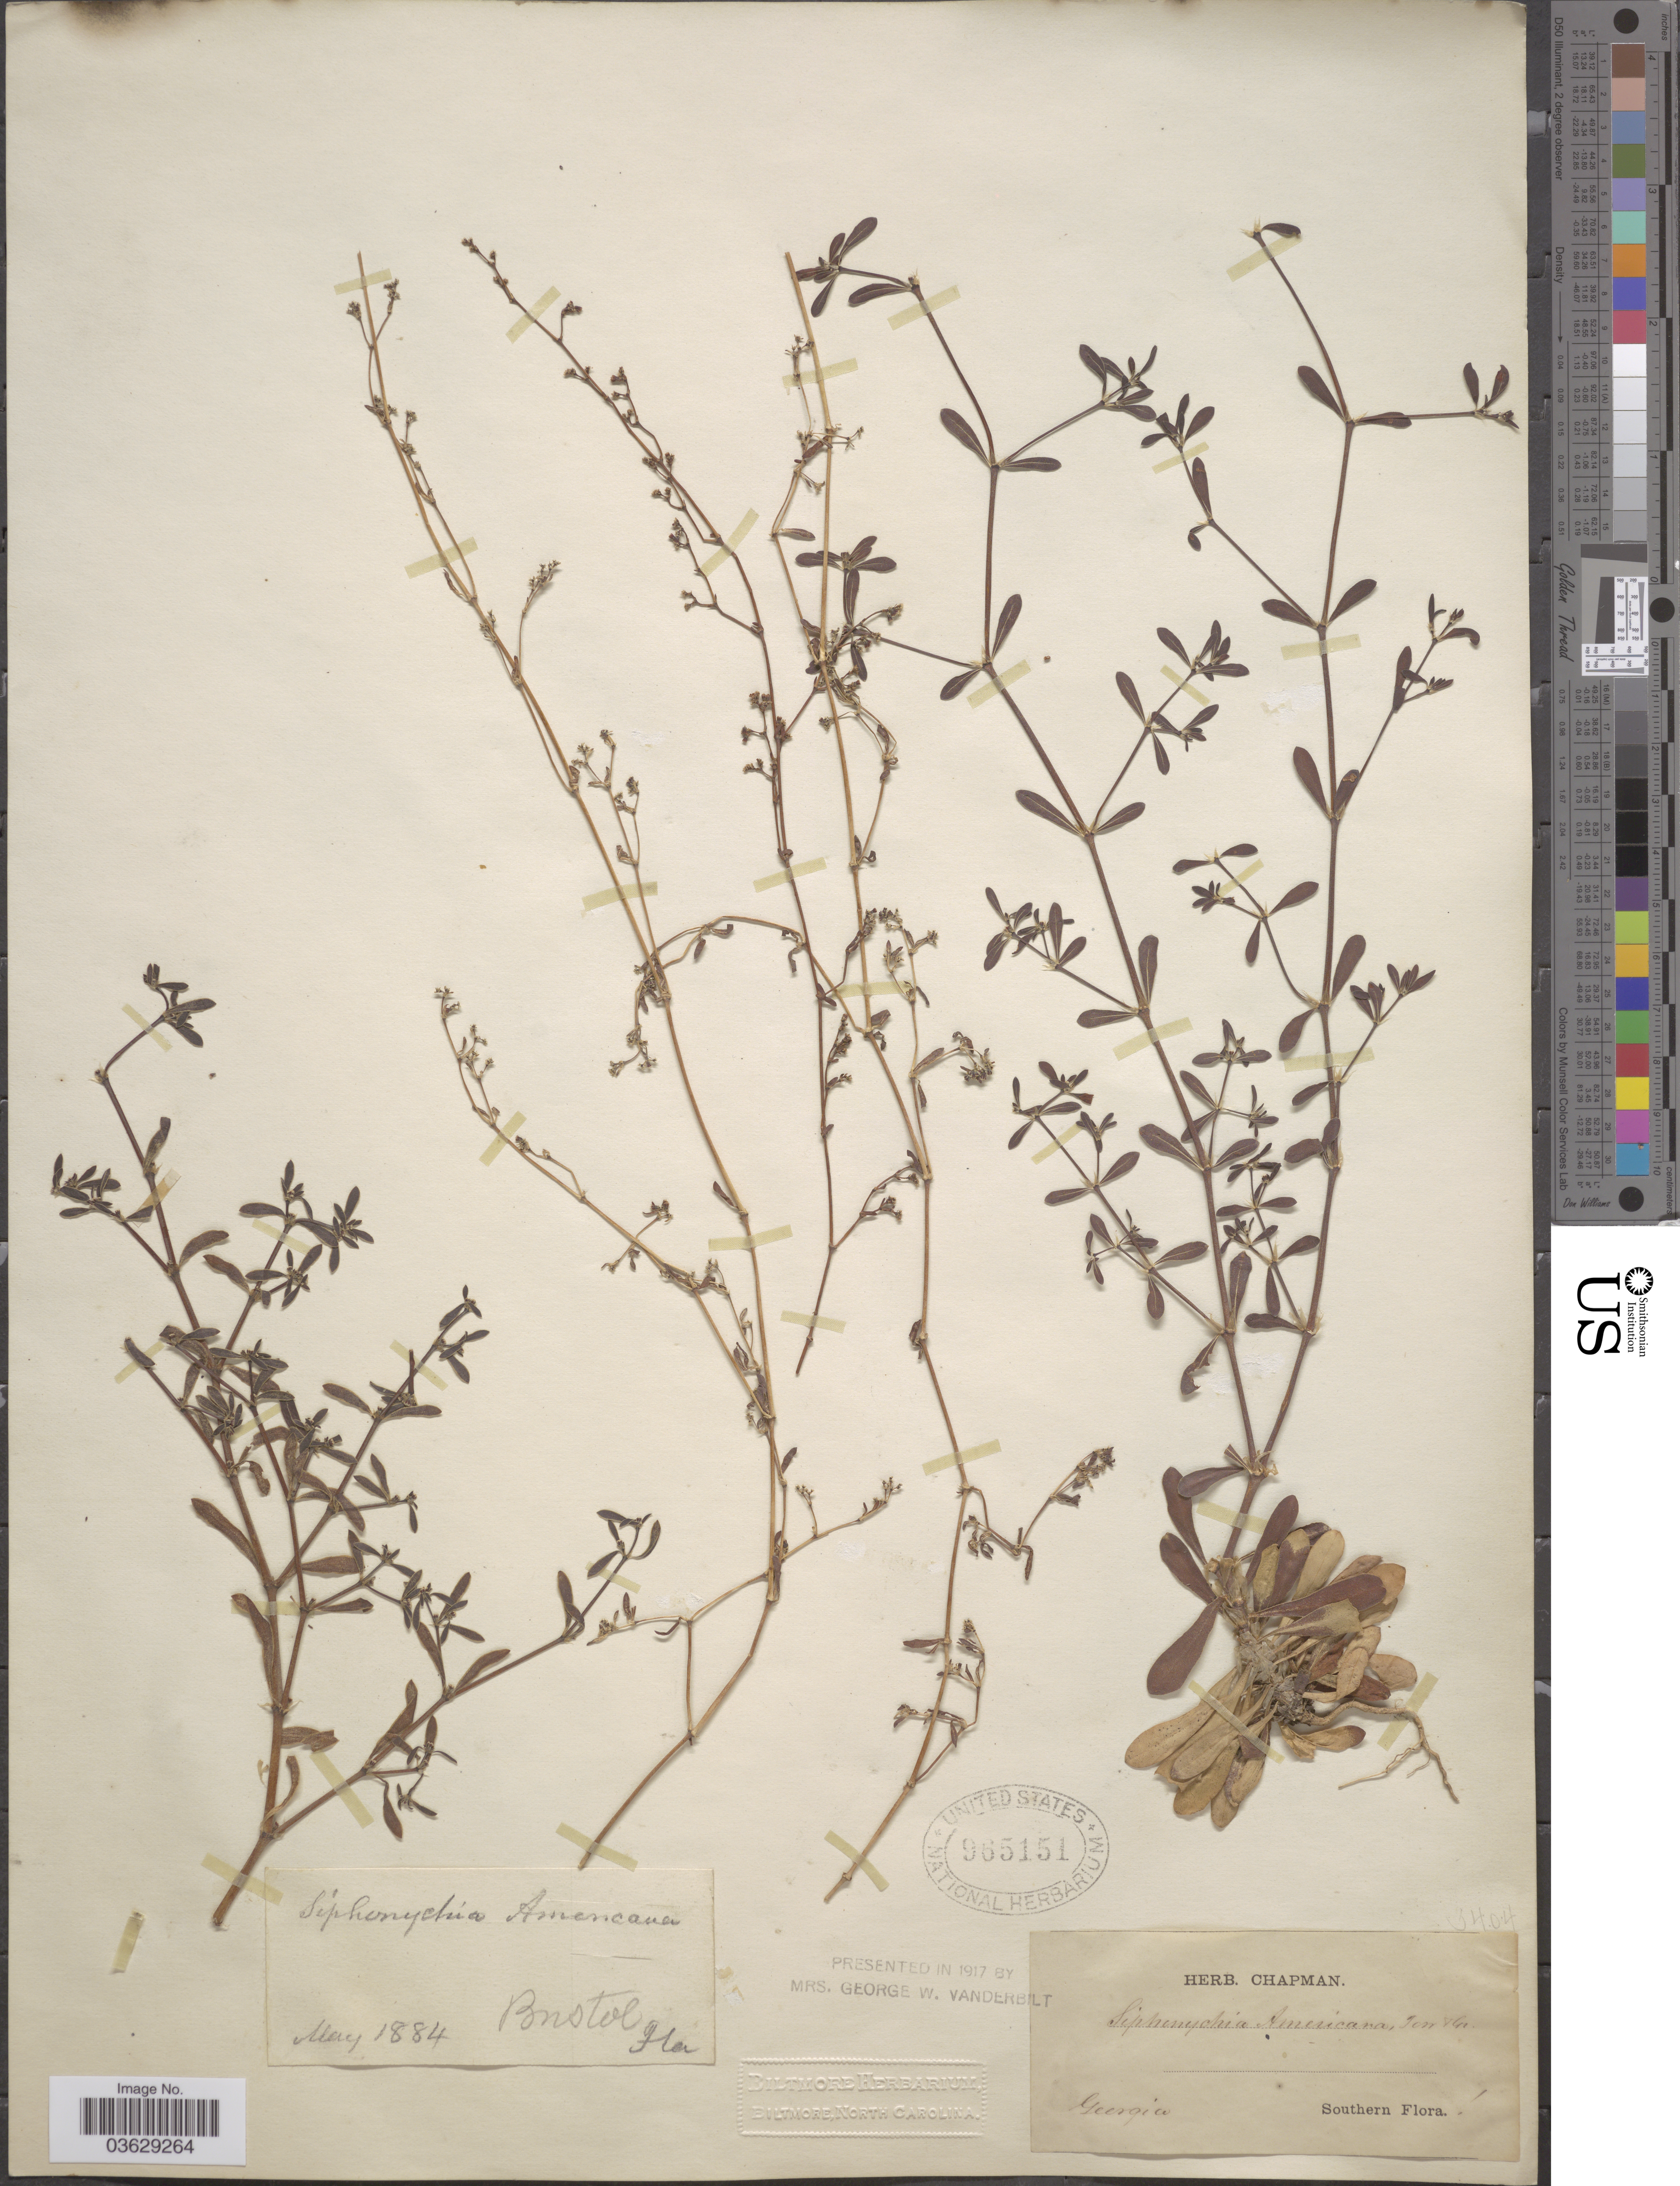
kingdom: Plantae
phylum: Tracheophyta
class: Magnoliopsida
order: Caryophyllales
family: Caryophyllaceae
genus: Paronychia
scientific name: Paronychia americana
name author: (Nutt.) Fenzl ex Walp.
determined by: Strong, Mark T., (BOT), Smithsonian Institution - National Museum of Natural History (UNITED STATES)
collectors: ex herb. Chapman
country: United States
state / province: Georgia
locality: Southern.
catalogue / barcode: US 965151-2